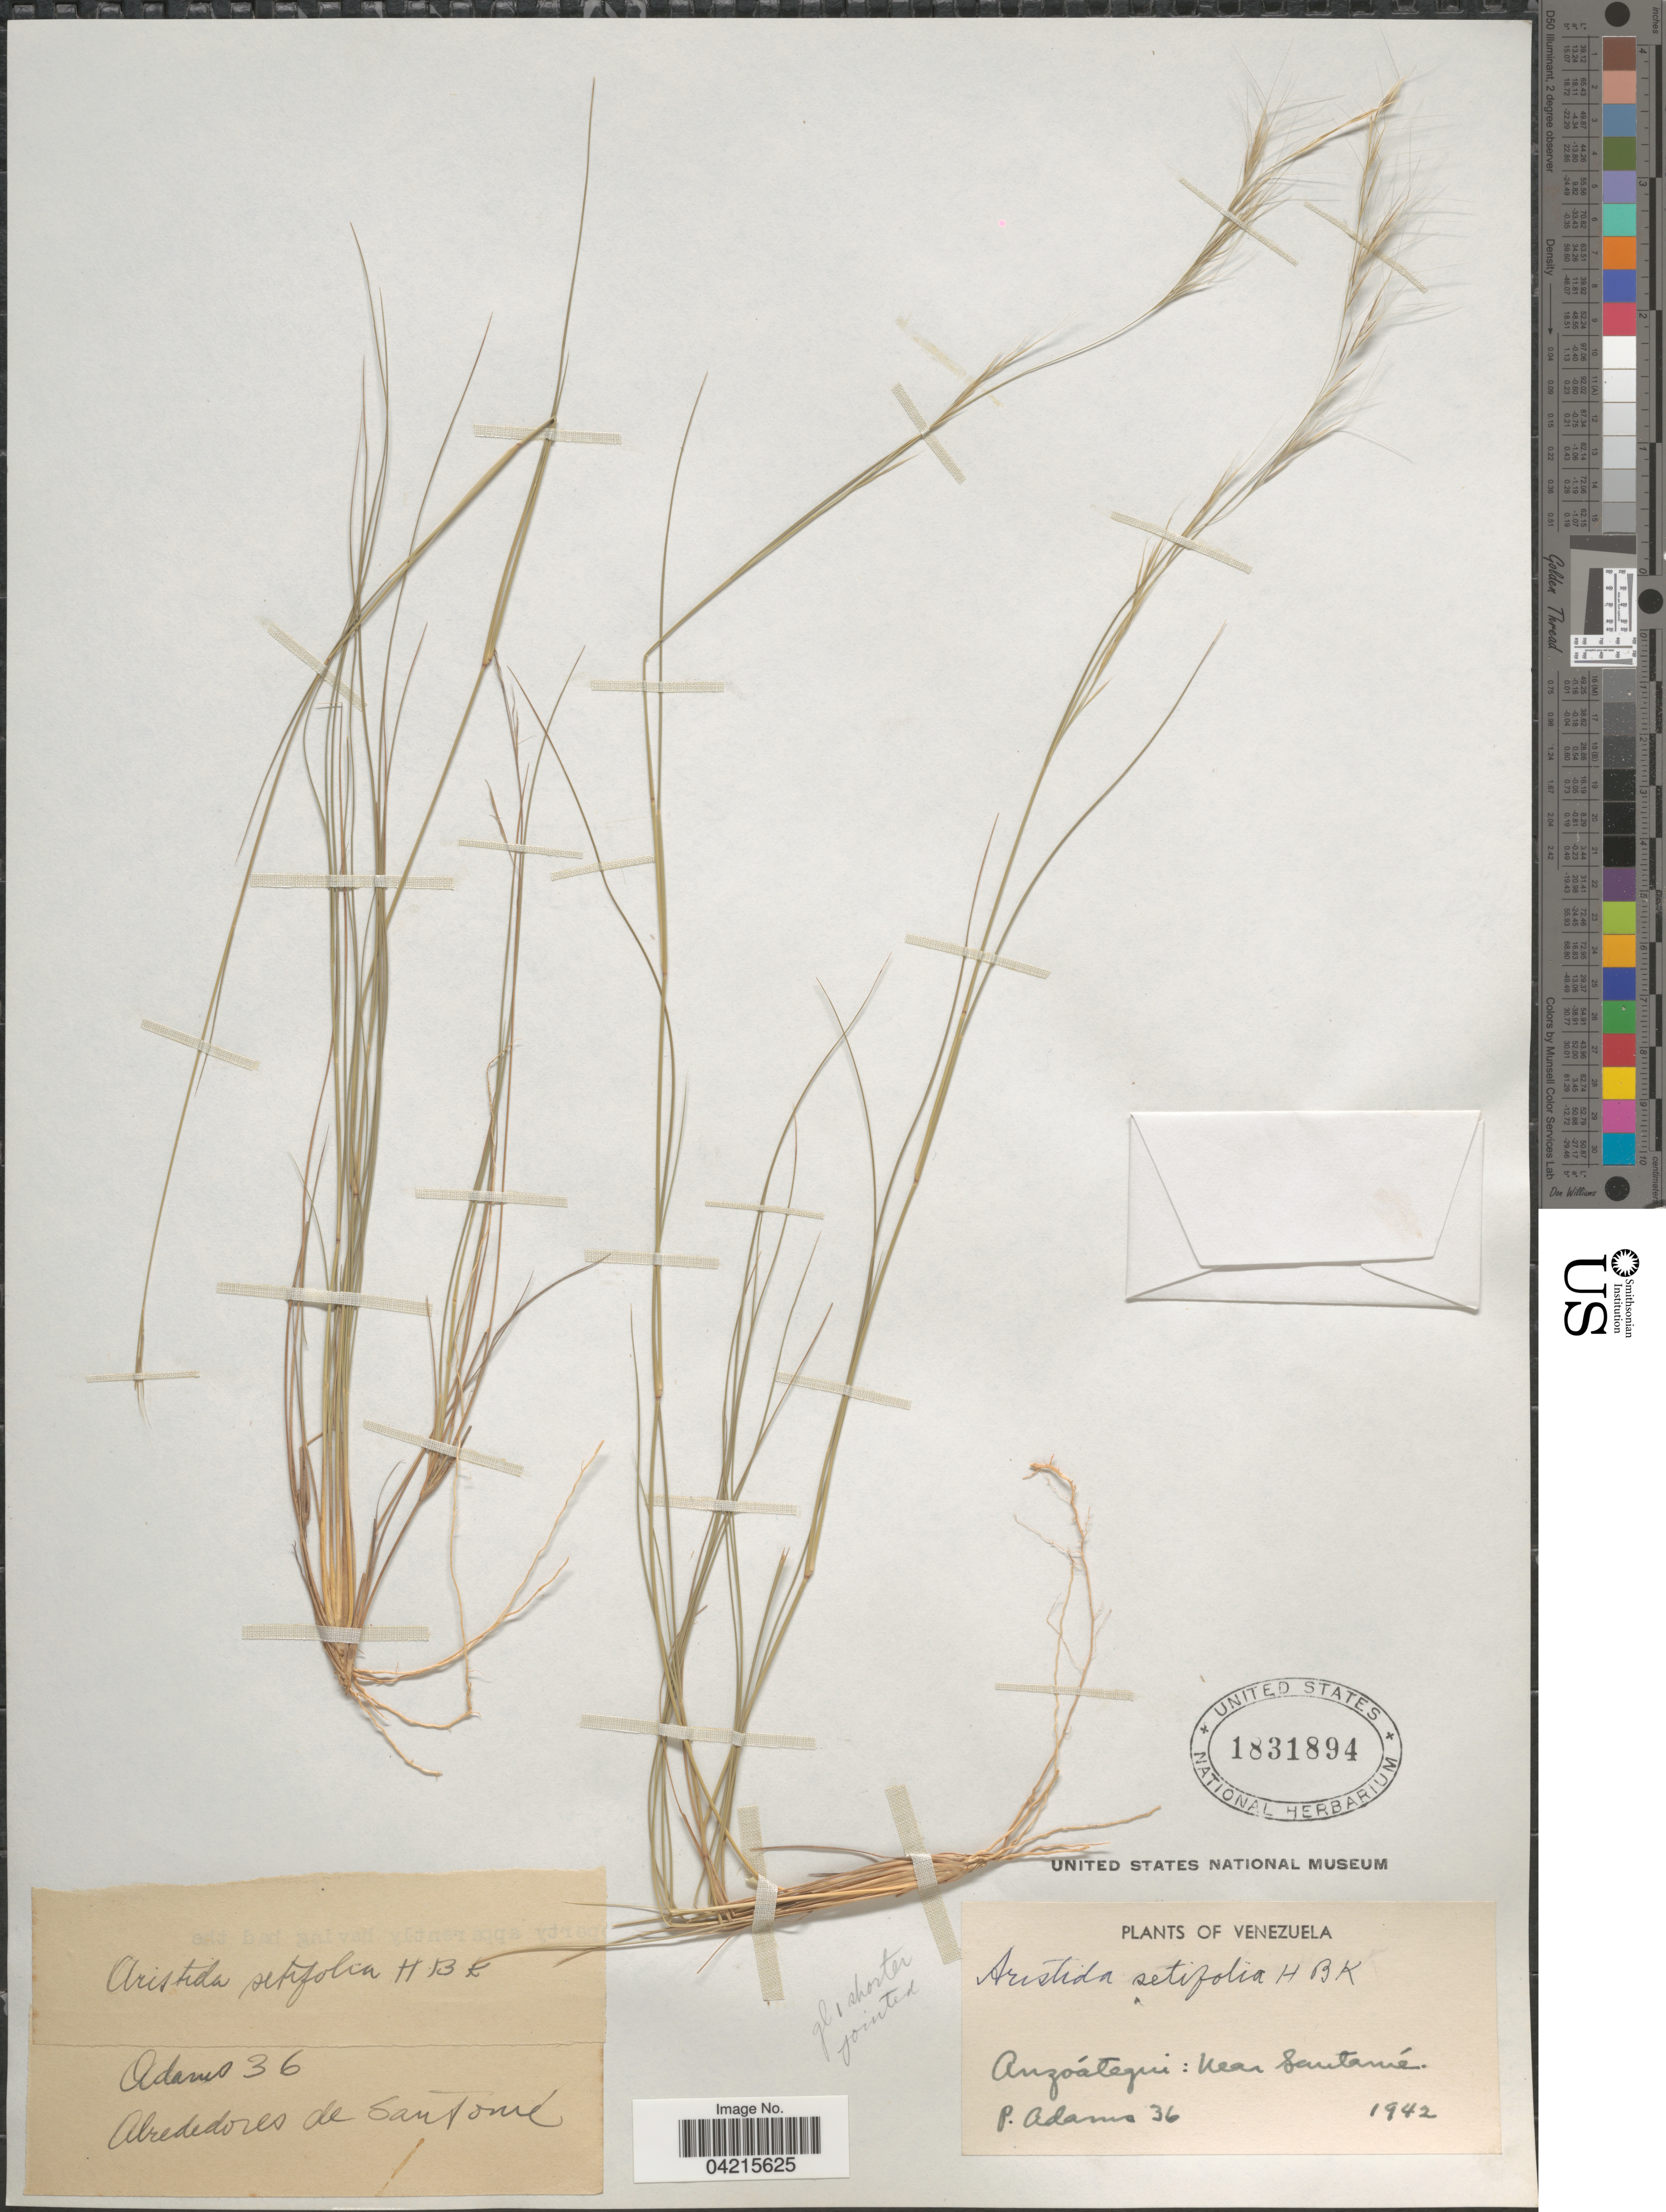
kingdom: Plantae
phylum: Tracheophyta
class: Liliopsida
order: Poales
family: Poaceae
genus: Aristida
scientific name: Aristida setifolia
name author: Kunth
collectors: P. Adams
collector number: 36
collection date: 1942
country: Venezuela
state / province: Anzoategui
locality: Near Santomé.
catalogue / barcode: US 1831894